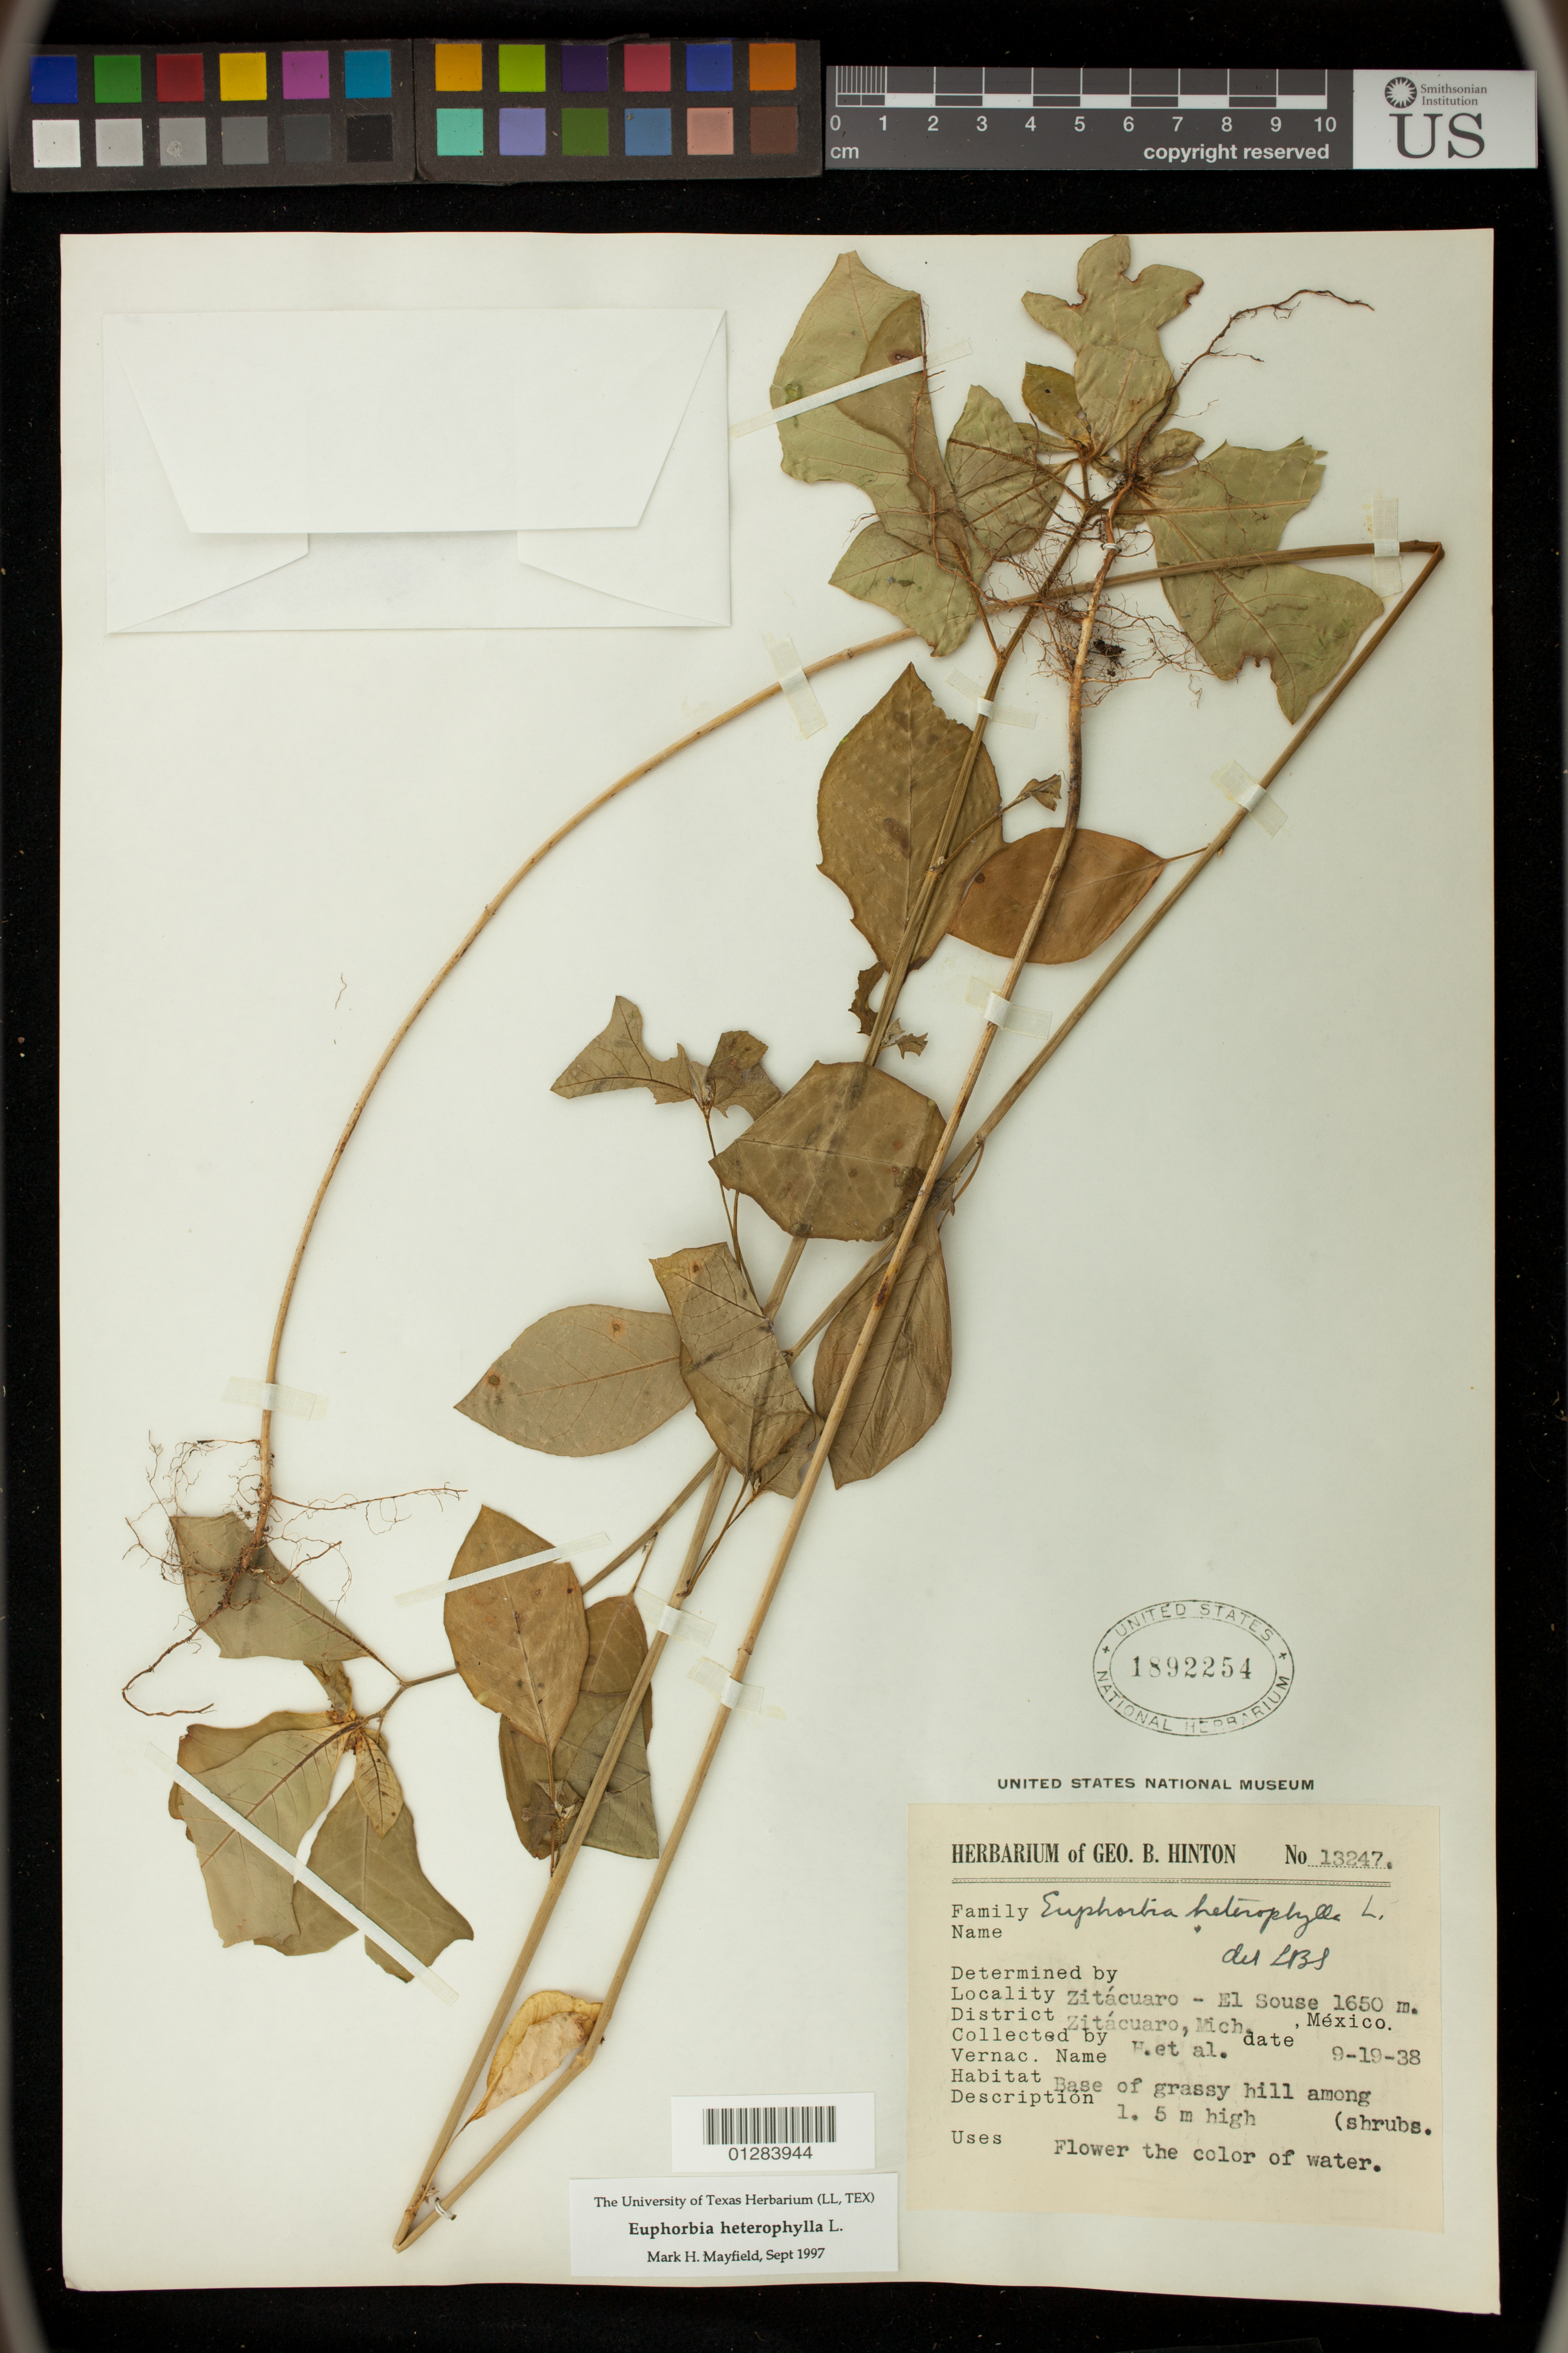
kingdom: Plantae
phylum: Tracheophyta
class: Magnoliopsida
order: Malpighiales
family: Euphorbiaceae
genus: Euphorbia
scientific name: Euphorbia heterophylla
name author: L.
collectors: G. B. Hinton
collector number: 13247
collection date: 1938-09-19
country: Mexico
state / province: Michoacán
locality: Zitacuaro - El Souse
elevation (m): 1650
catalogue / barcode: US 1892254